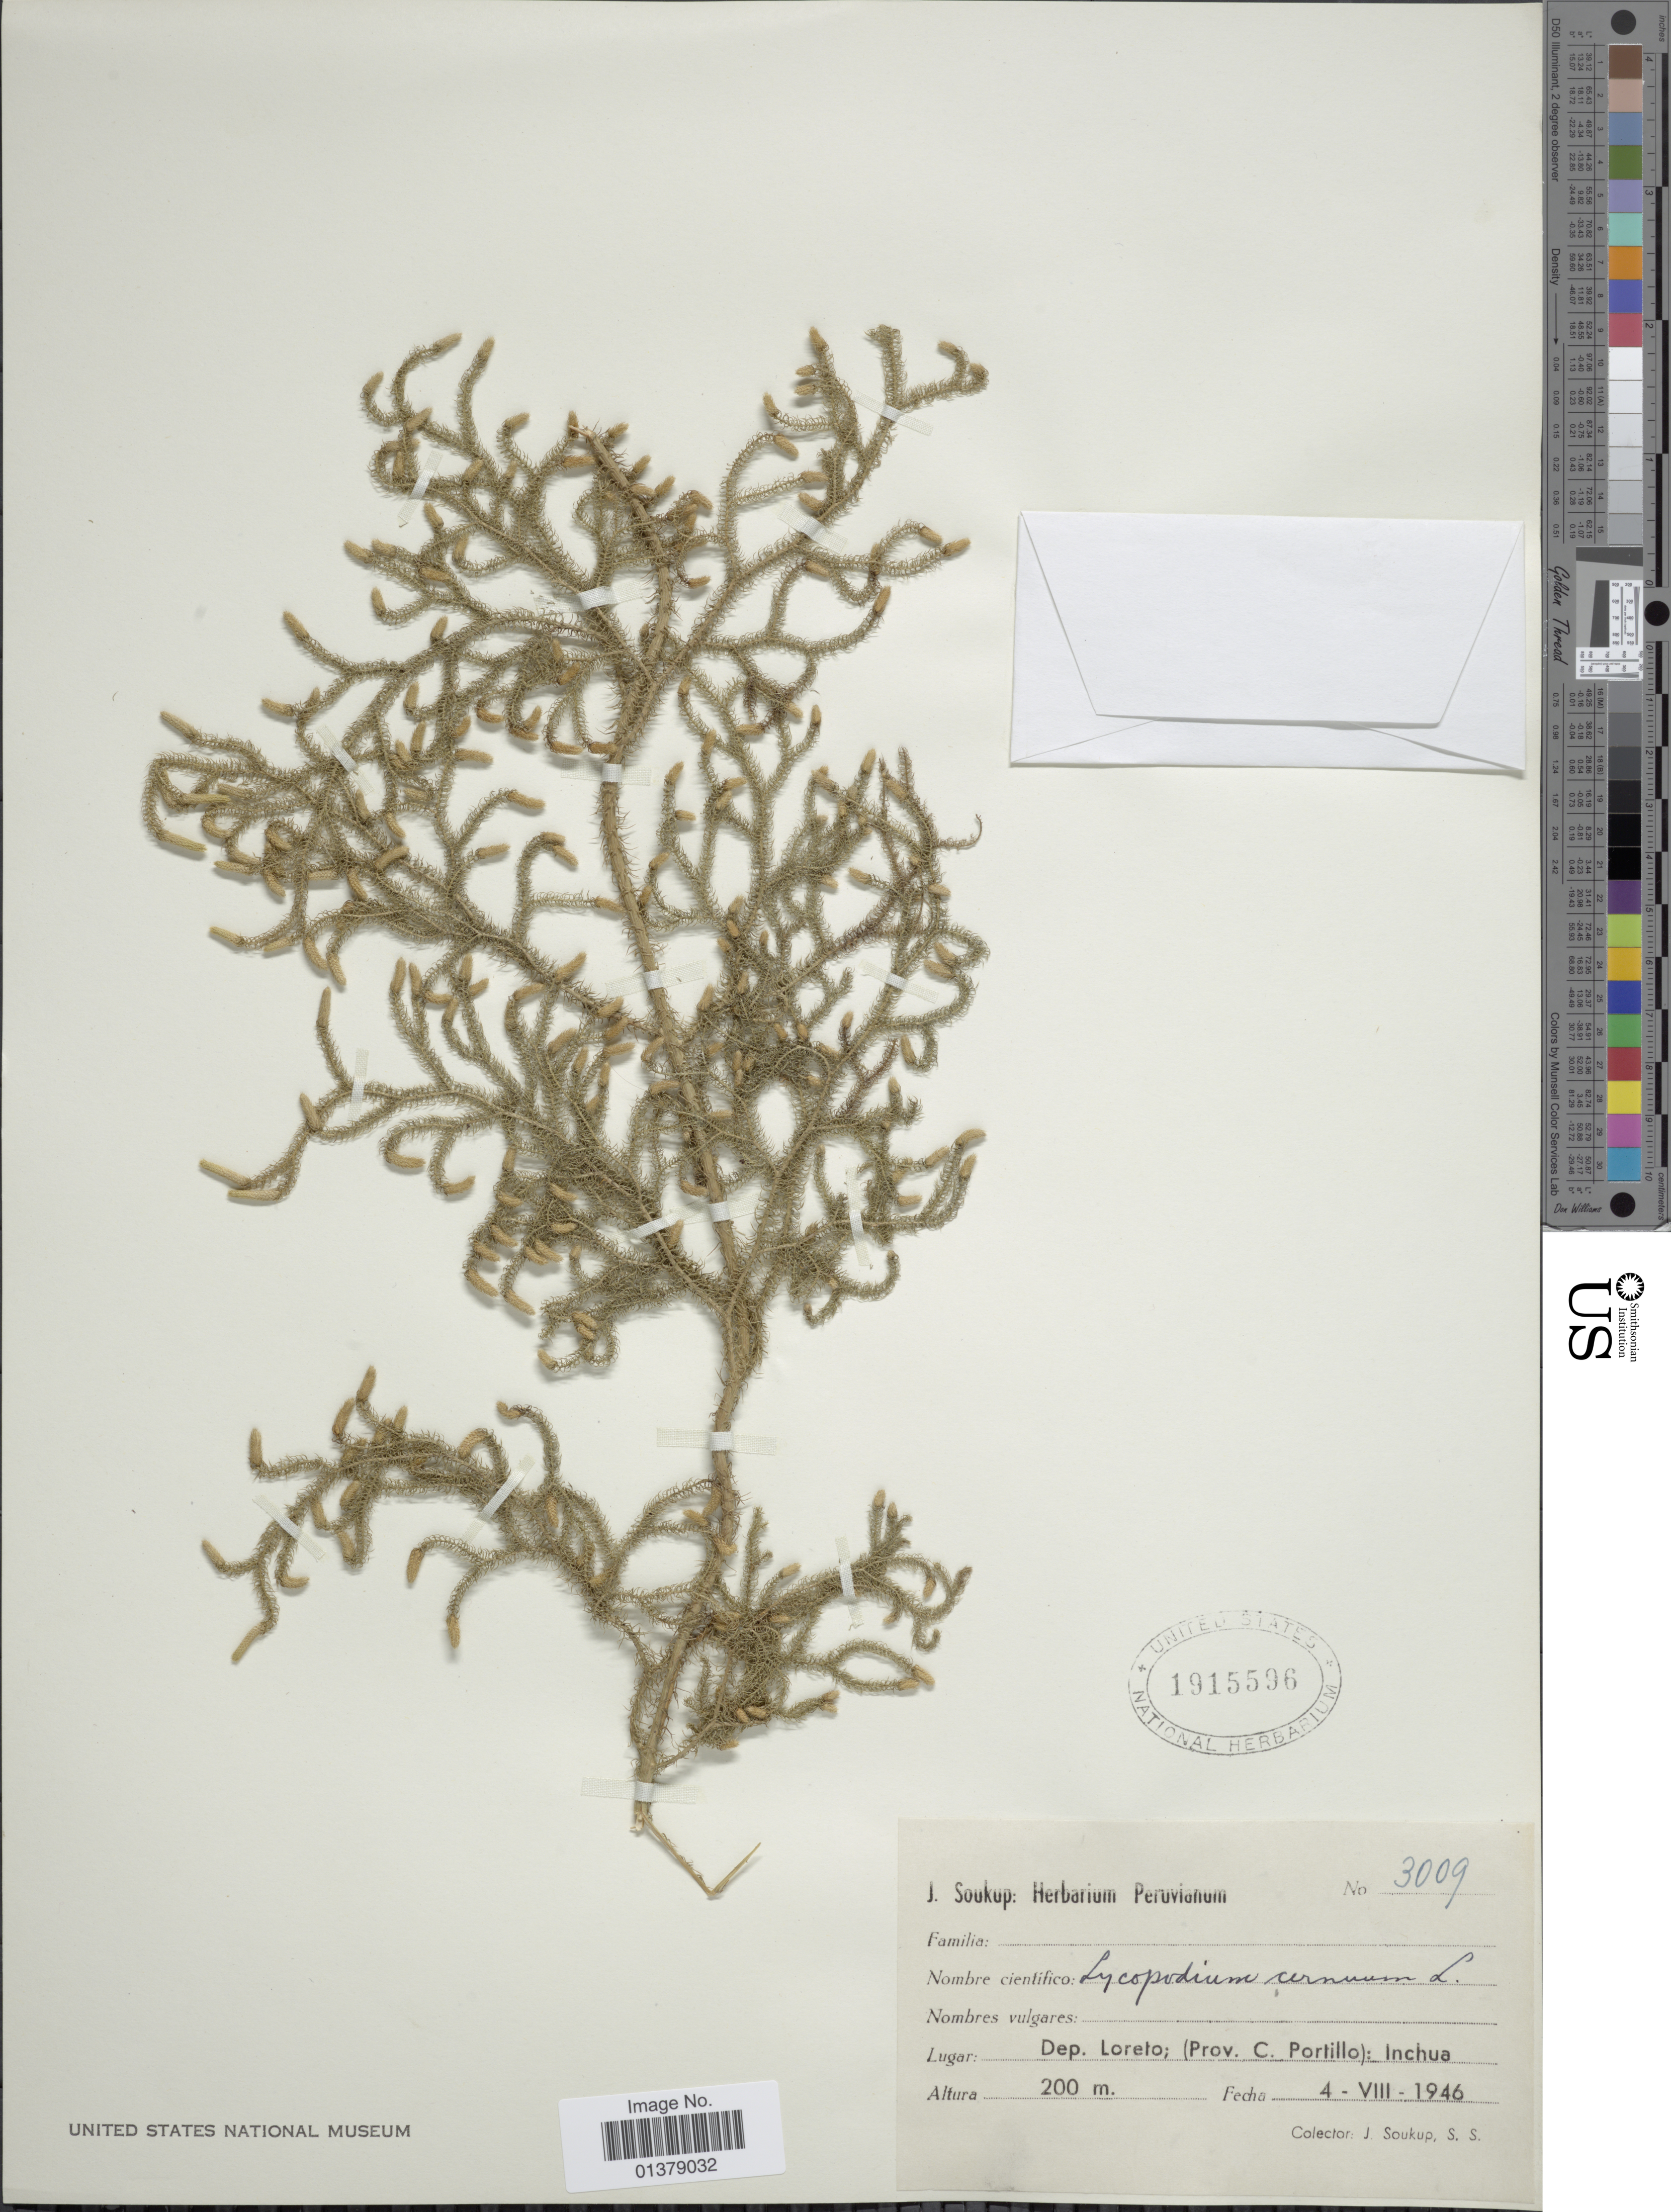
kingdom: Plantae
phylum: Tracheophyta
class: Lycopodiopsida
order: Lycopodiales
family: Lycopodiaceae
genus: Palhinhaea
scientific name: Palhinhaea cernua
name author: (L.) Vasc. & Franco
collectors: J. Soukup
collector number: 3009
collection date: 1946-08-04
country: Peru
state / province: Ucayali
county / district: Coronel Portillo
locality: (Prov. Portillo): Inchua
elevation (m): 200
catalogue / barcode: US 1915596